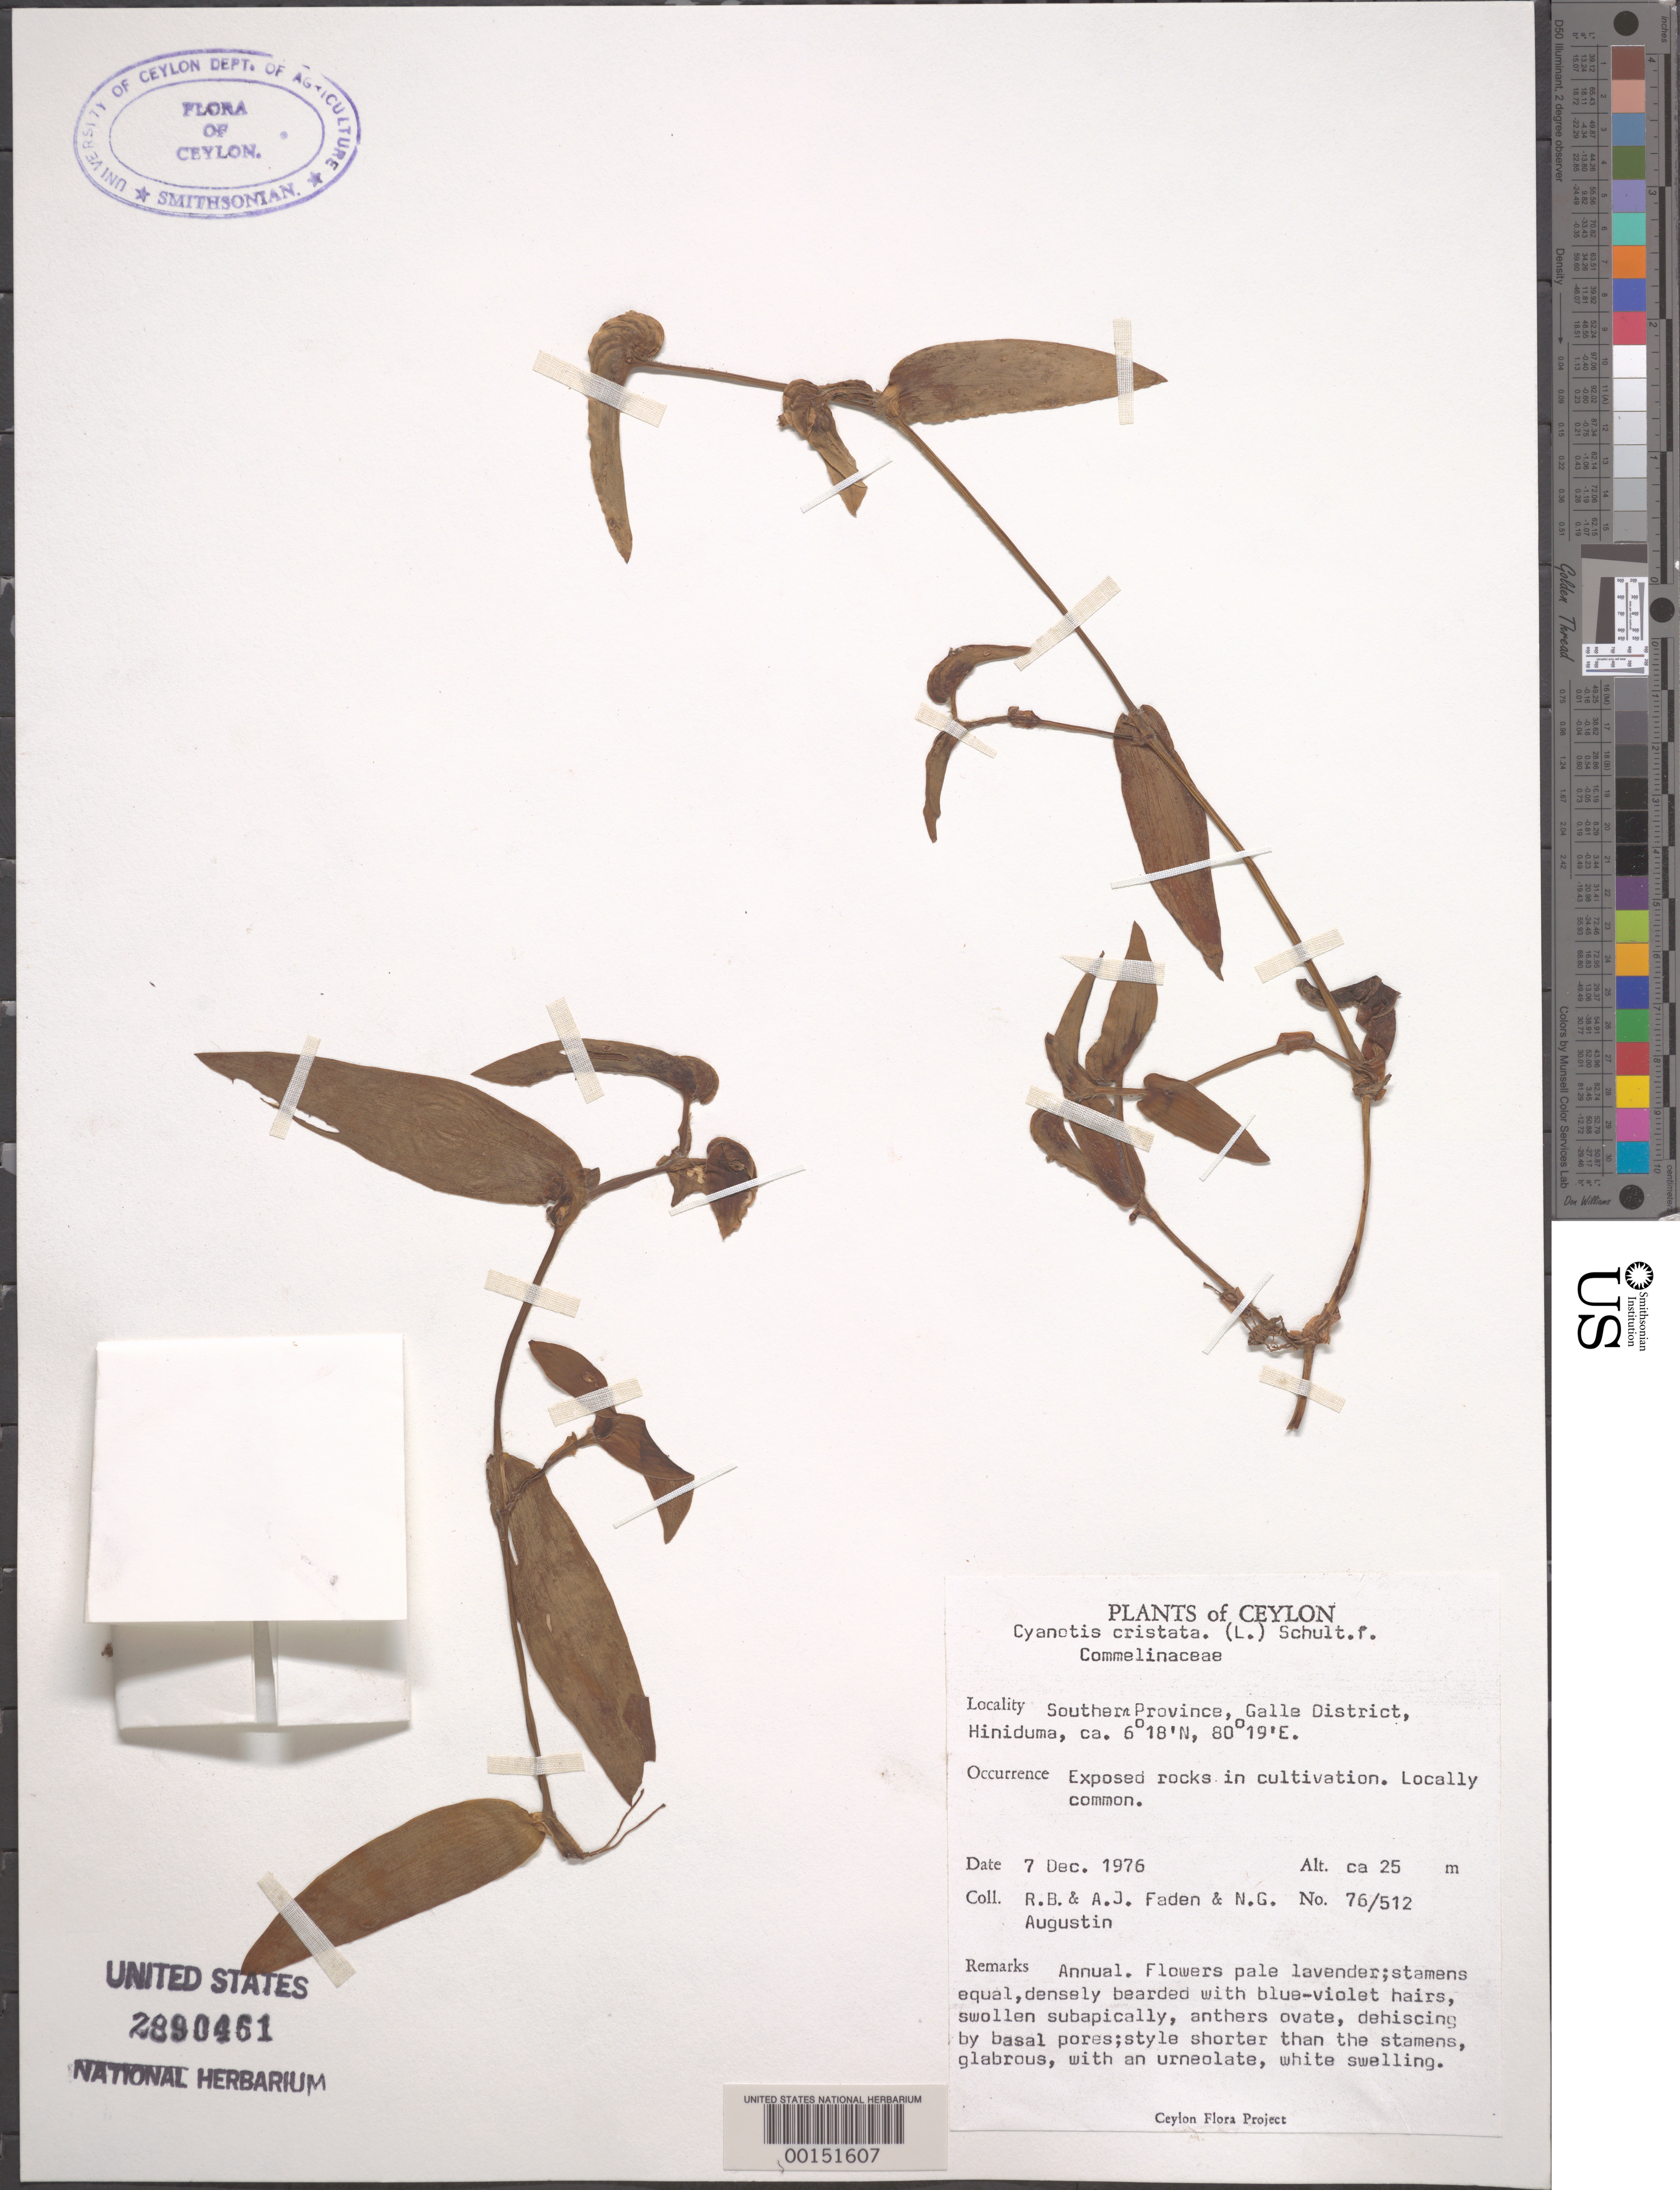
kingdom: Plantae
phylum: Tracheophyta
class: Liliopsida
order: Commelinales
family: Commelinaceae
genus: Cyanotis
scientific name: Cyanotis cristata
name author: (L.) D. Don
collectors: R. B. Faden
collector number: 76/512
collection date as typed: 07 Dec 1976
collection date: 1976-12-07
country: Sri Lanka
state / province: Southern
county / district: Galle Dist.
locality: Hiniduma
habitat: Exposed rocks; cultivation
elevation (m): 25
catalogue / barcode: US 2890461